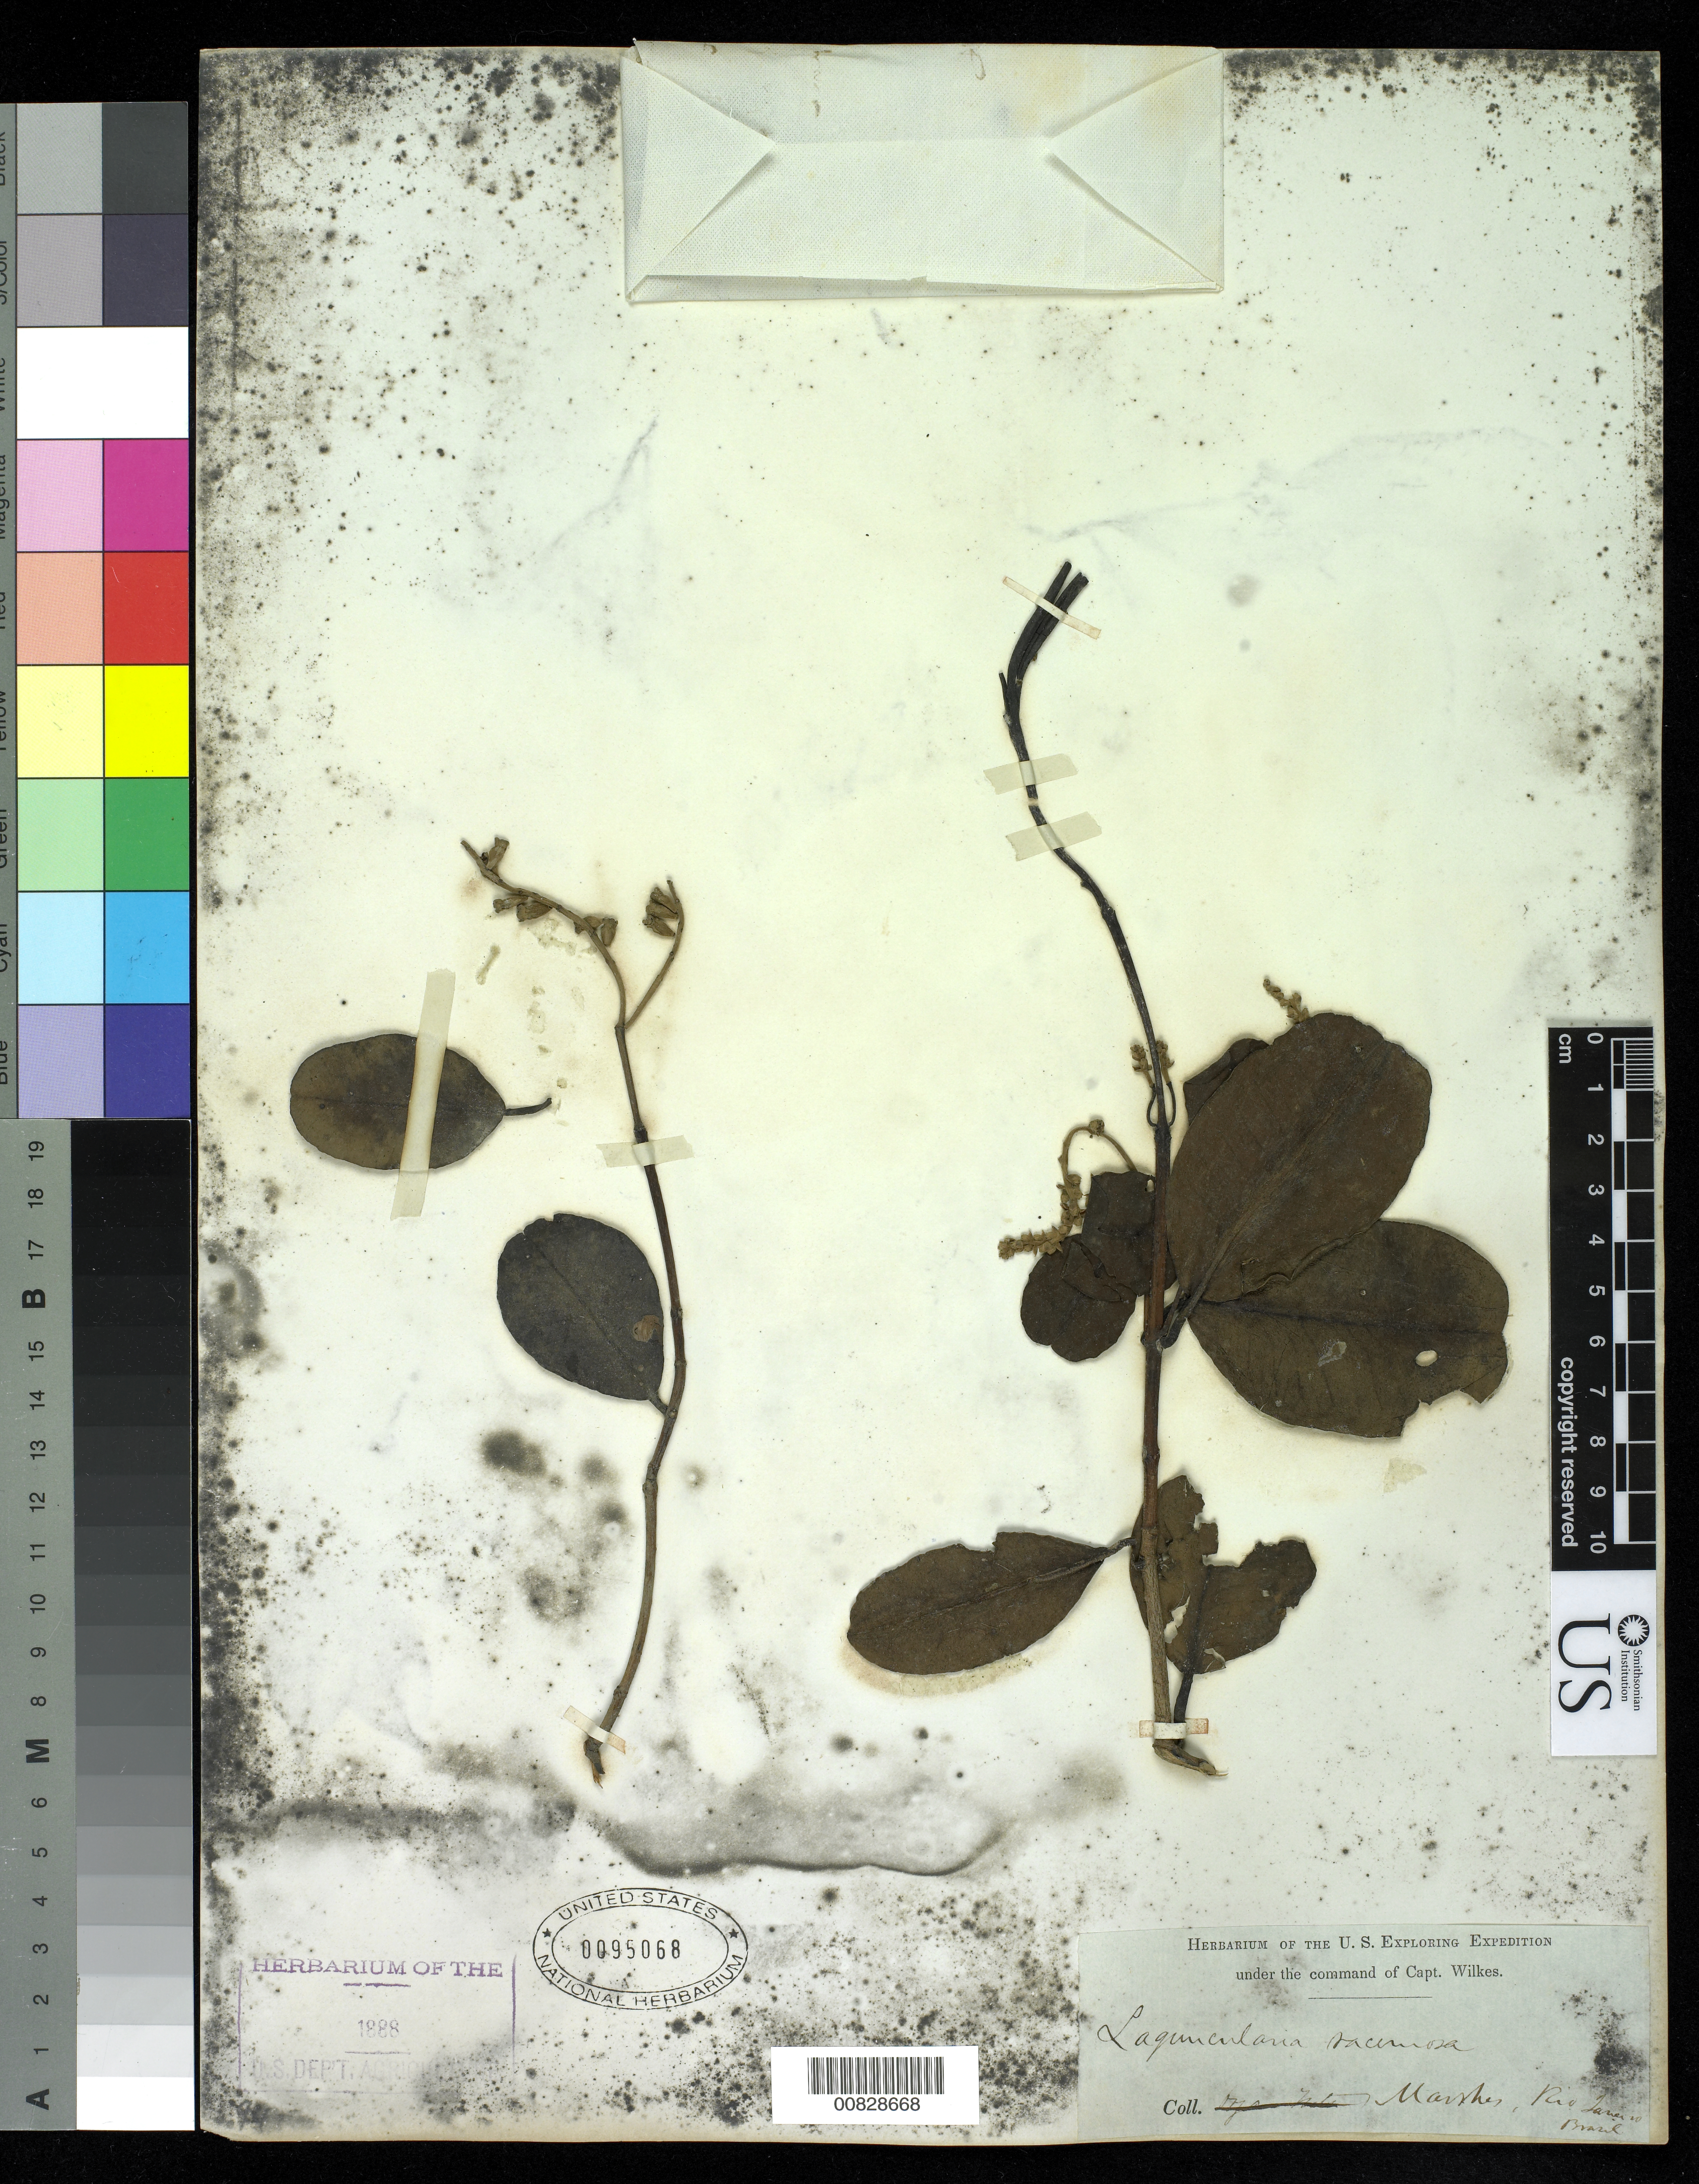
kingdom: Plantae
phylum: Tracheophyta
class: Magnoliopsida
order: Myrtales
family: Combretaceae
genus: Laguncularia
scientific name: Laguncularia racemosa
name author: (L.) C.F. Gaertn.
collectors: Wilkes Explor. Exped.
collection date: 1838/1842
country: Brazil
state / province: Rio de Janeiro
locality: Mauthes?, Rio Janeiro Brazil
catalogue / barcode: US 95068